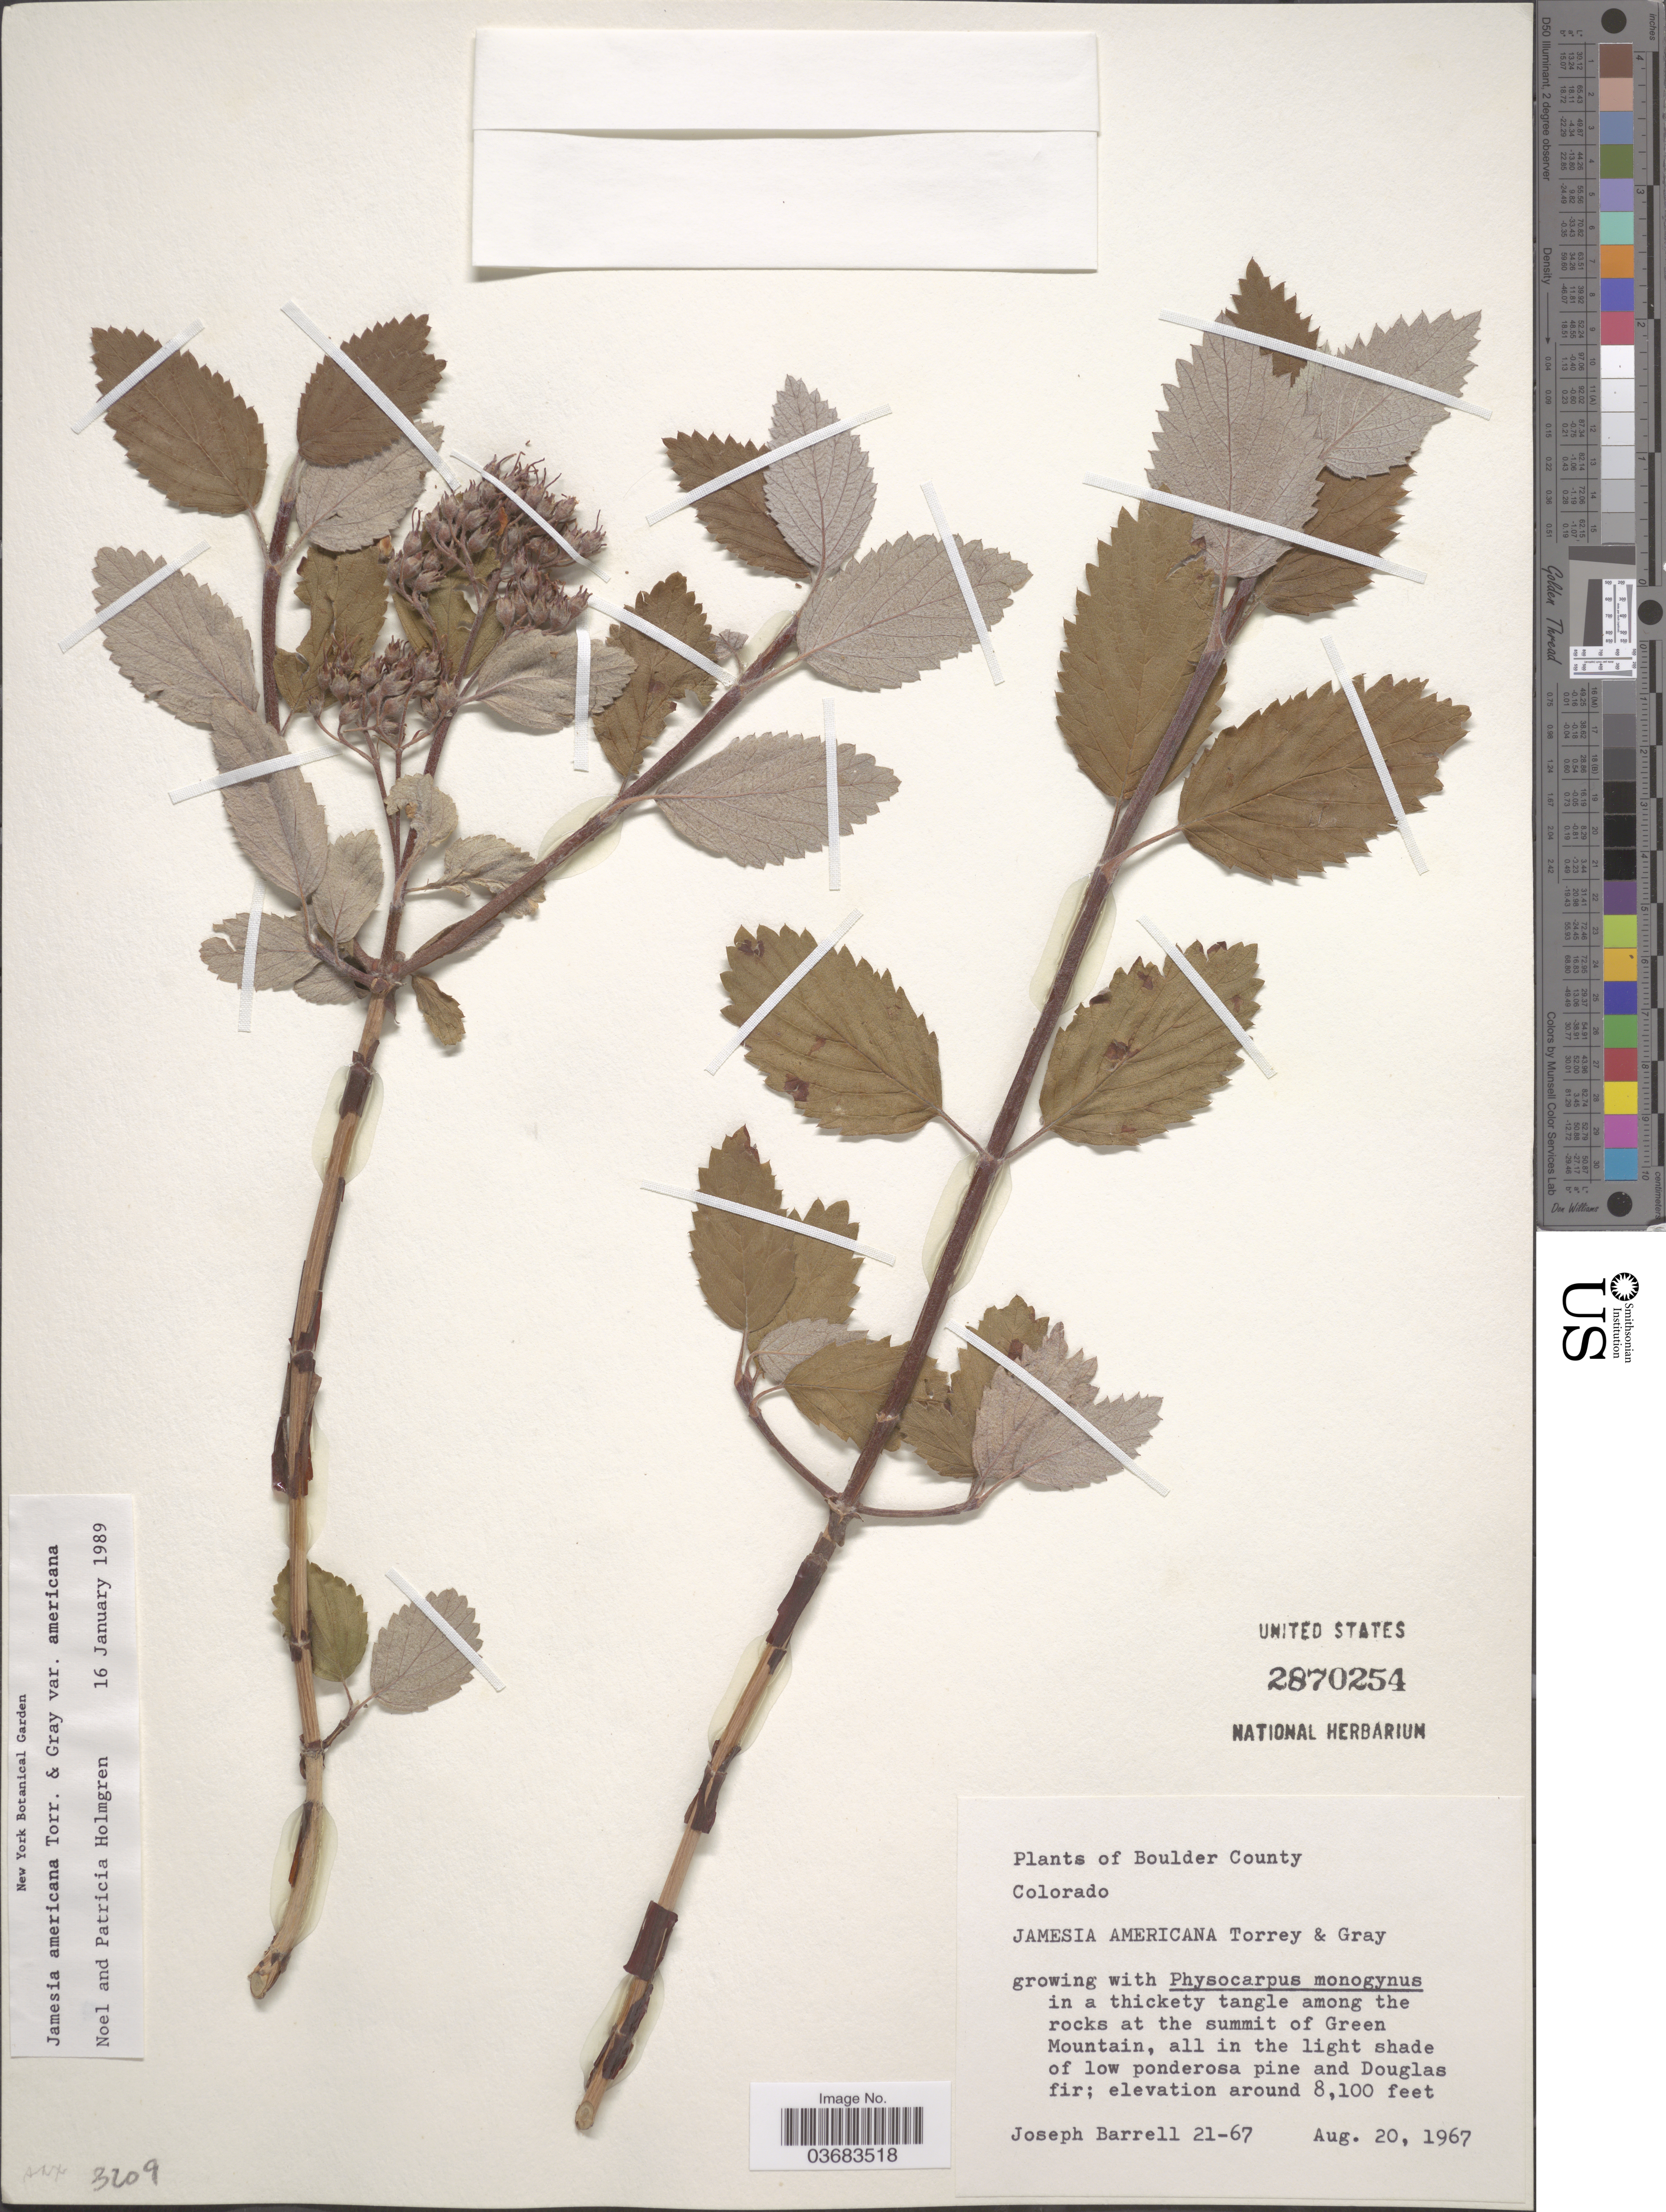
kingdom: Plantae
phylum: Tracheophyta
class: Magnoliopsida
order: Cornales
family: Hydrangeaceae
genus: Edwinia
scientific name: Edwinia americana var. americana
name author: (Torr. & A. Gray) A. Heller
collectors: J. Barrell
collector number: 21-67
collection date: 1967-08-20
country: United States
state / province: Colorado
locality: Boulder County. Among the rocks at the summit of Green Mountain.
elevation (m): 2469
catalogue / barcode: US 2870254